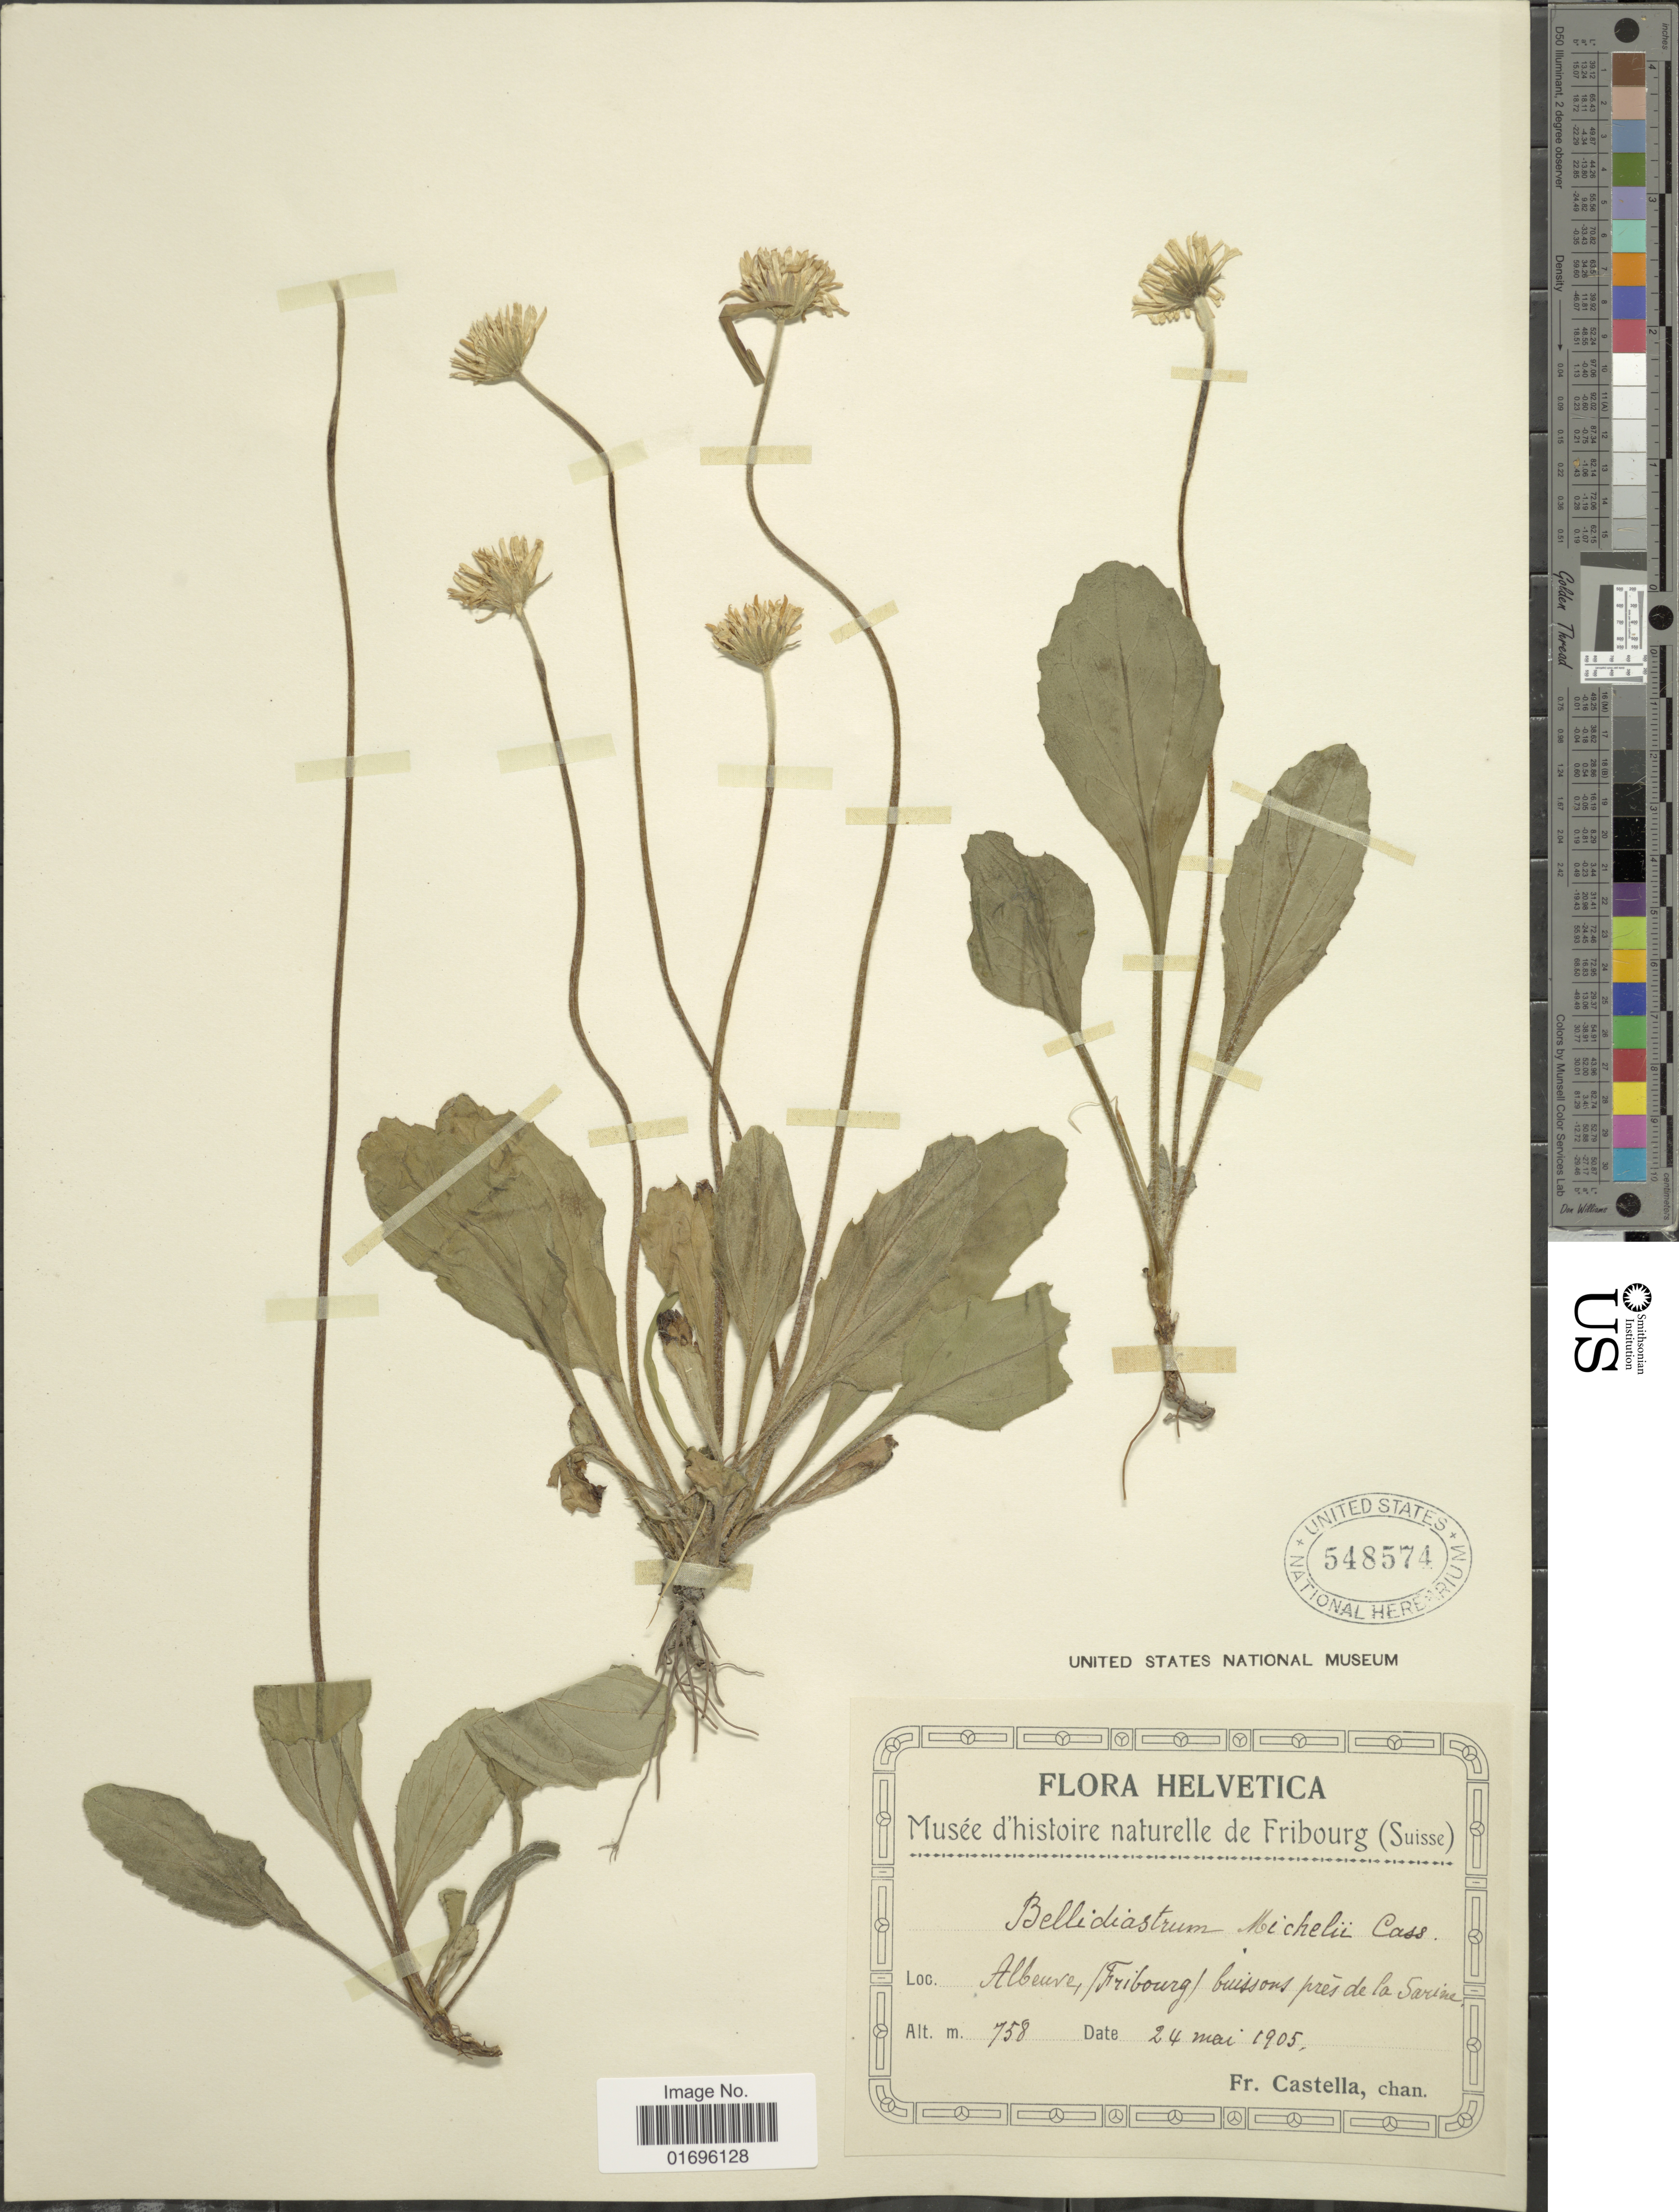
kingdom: Plantae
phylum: Tracheophyta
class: Magnoliopsida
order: Asterales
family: Asteraceae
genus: Aster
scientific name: Aster bellidiastrum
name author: (L.) Scop.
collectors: Fr. Castella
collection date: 1905-05-24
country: Switzerland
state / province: Fribourg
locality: Helvetia. Albeuve (Fribourg) buissons près de la Sarine.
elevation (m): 758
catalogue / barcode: US 548574